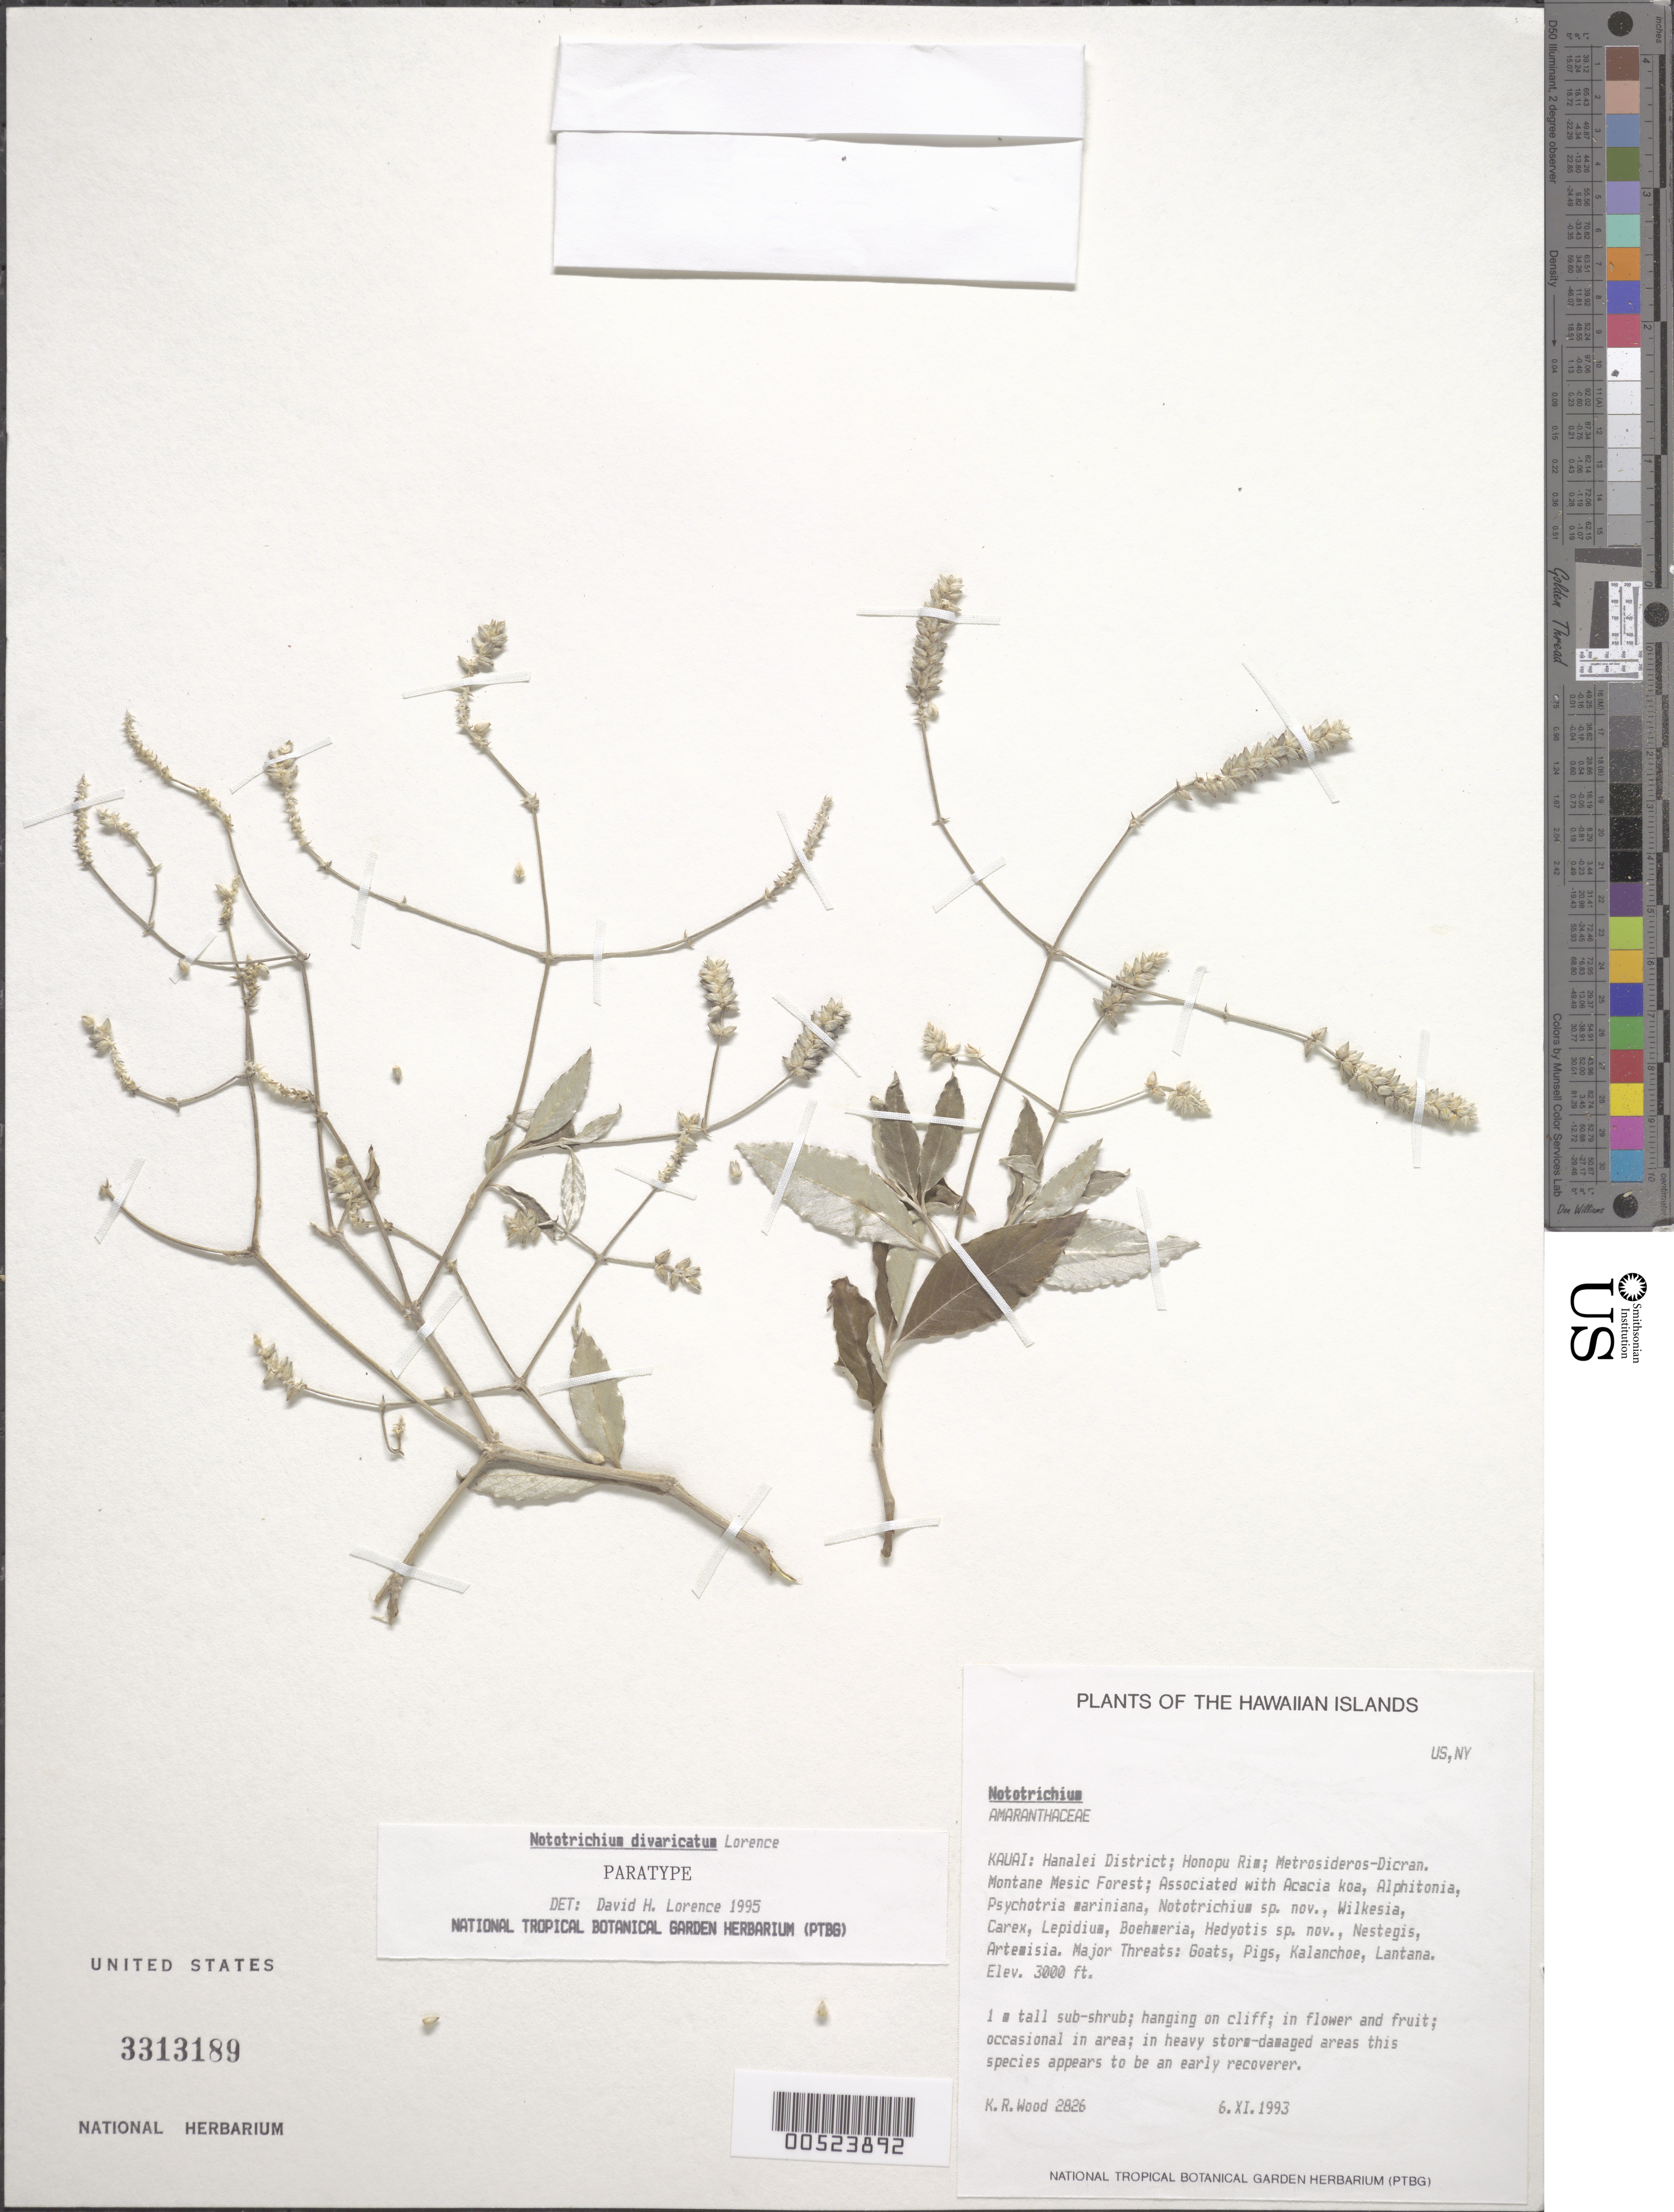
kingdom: Plantae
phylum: Tracheophyta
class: Magnoliopsida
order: Caryophyllales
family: Amaranthaceae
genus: Achyranthes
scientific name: Achyranthes divaricata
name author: (Lorence) Di Vincenzo et al.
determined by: Wagner, W. L., (BOT), Smithsonian Institution - National Museum of Natural History (UNITED STATES)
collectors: K. R. Wood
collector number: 2826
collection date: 1993-11-06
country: United States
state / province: Hawaii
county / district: Kauai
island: Kaua'i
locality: The Hawaiian Islands. Kauai: Hanalei District; Honopu Rim.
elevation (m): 914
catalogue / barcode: US 3313189